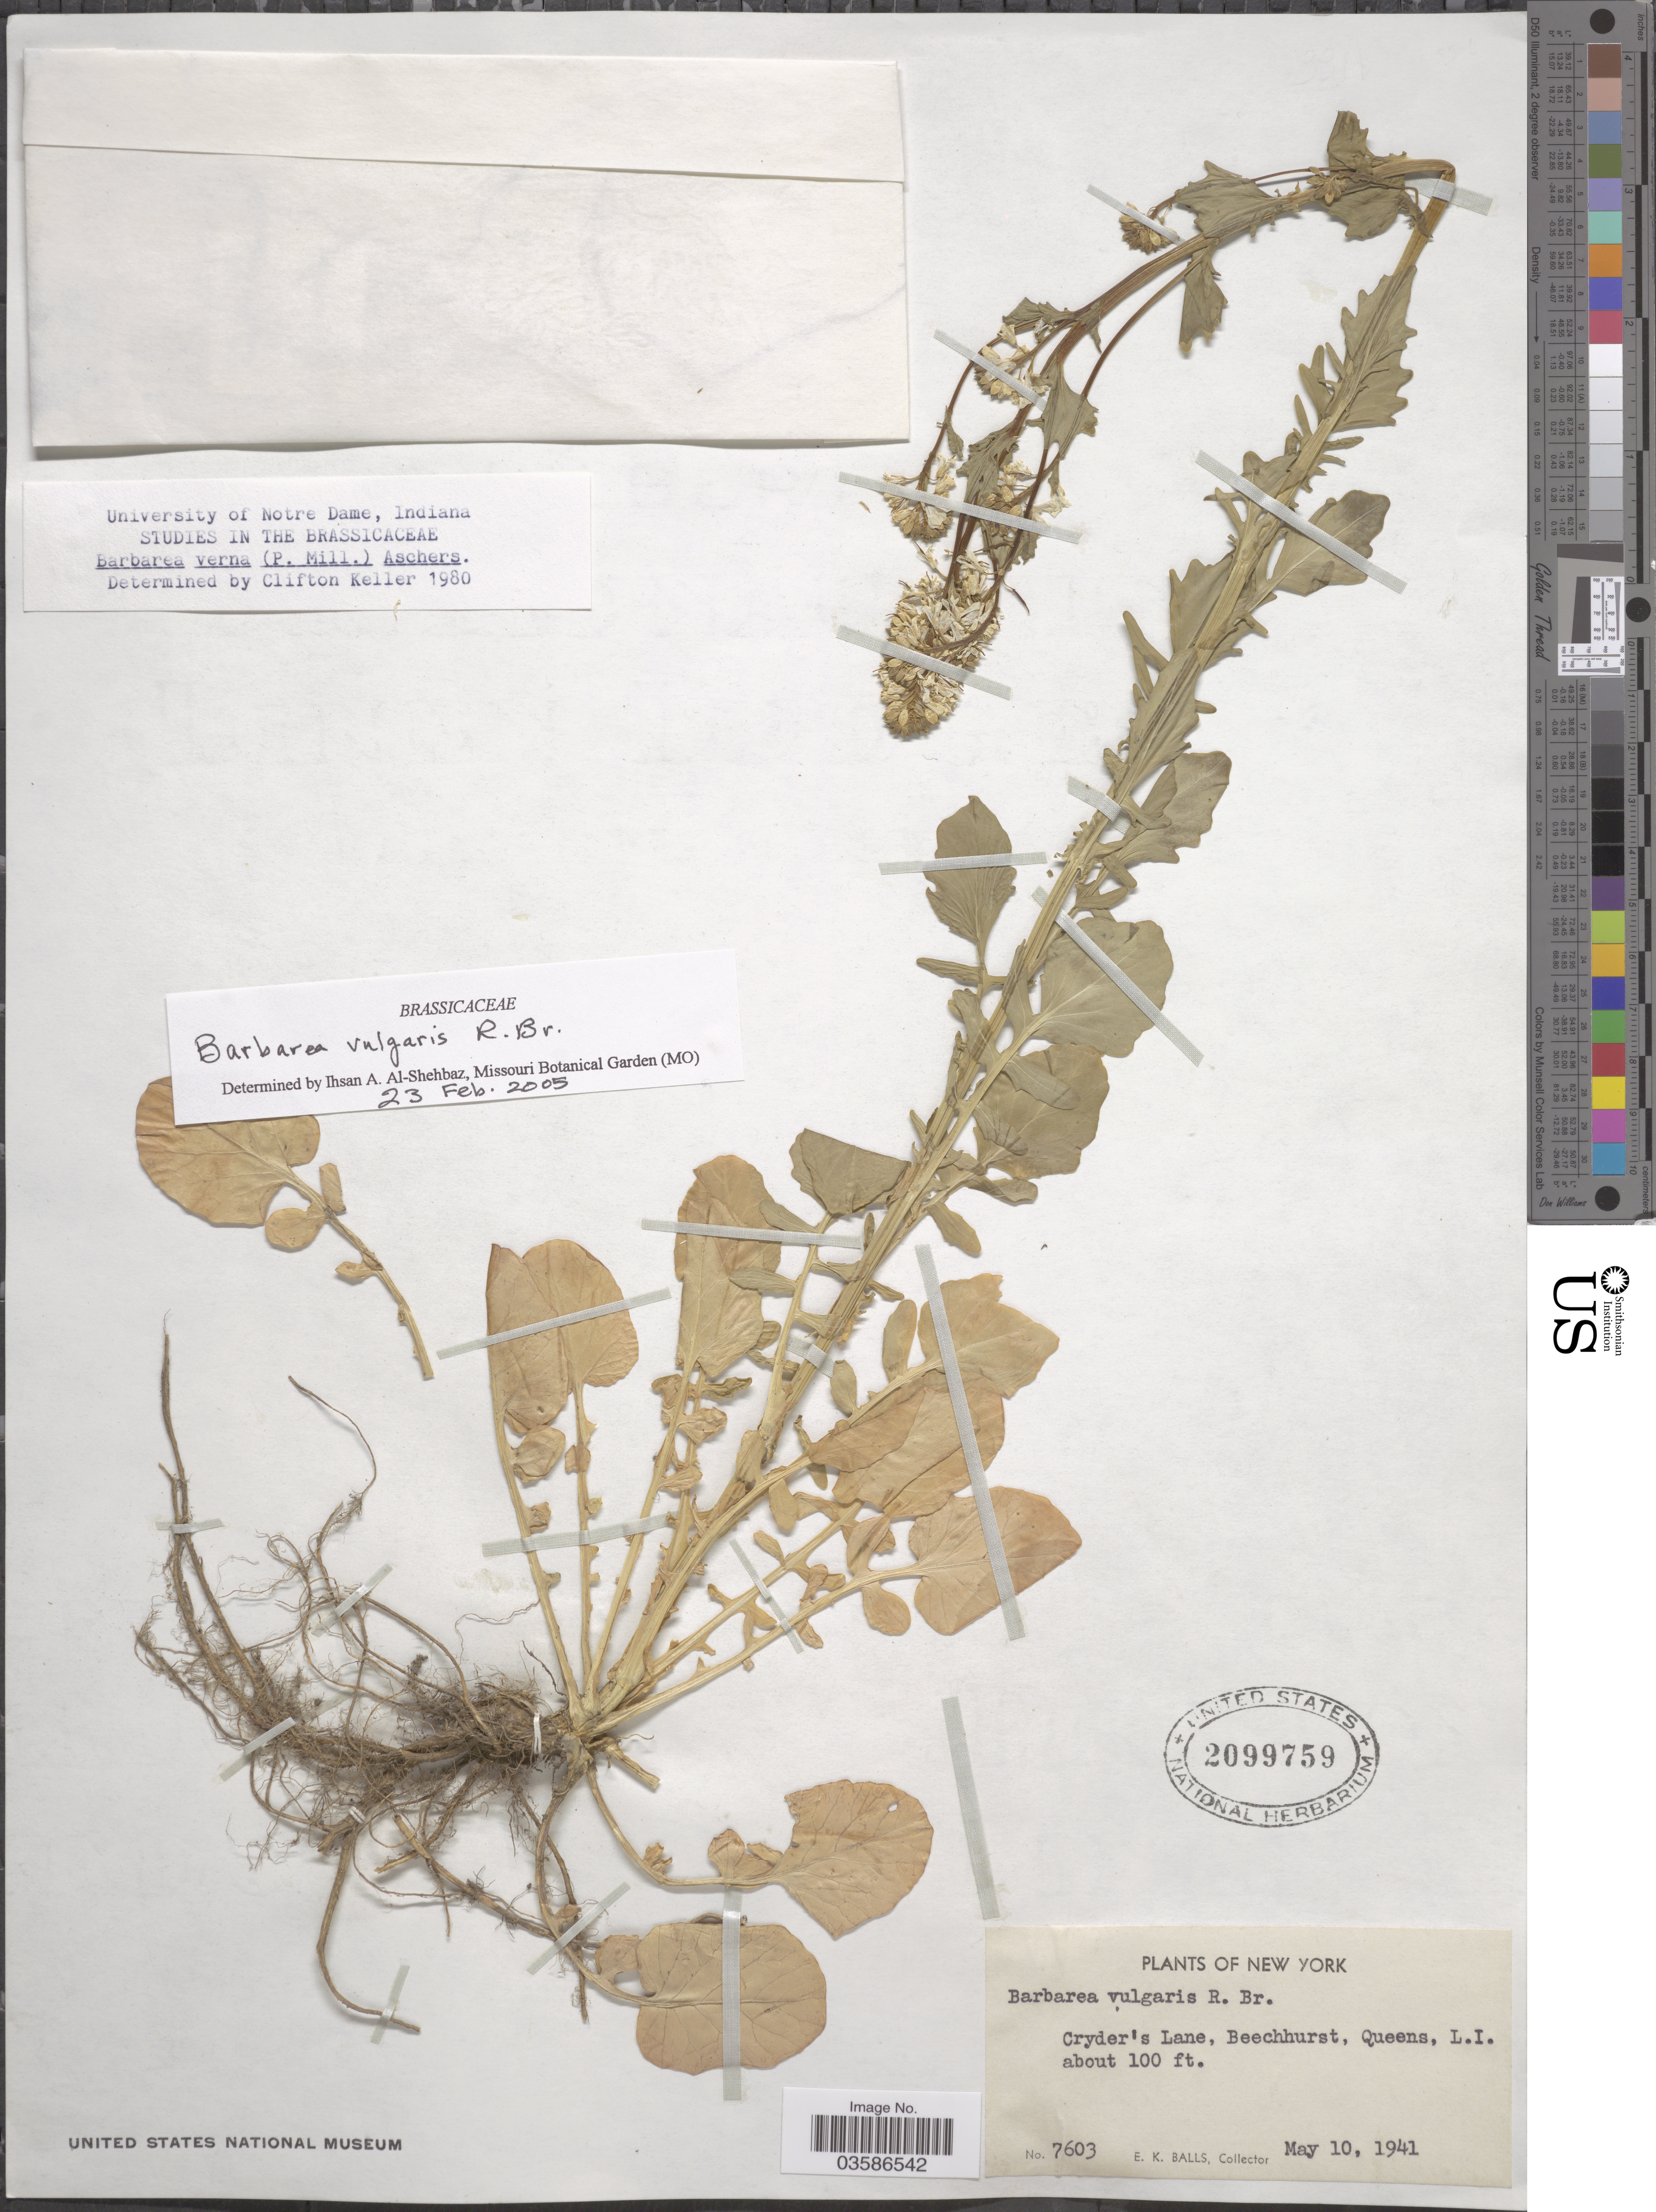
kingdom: Plantae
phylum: Tracheophyta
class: Magnoliopsida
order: Brassicales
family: Brassicaceae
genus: Barbarea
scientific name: Barbarea vulgaris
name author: W.T. Aiton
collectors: E. K. Balls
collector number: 7603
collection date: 1941-05-10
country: United States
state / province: New York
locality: Cryder's Lane, Beechhurst, Queens, L.I.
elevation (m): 30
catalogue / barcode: US 2099759